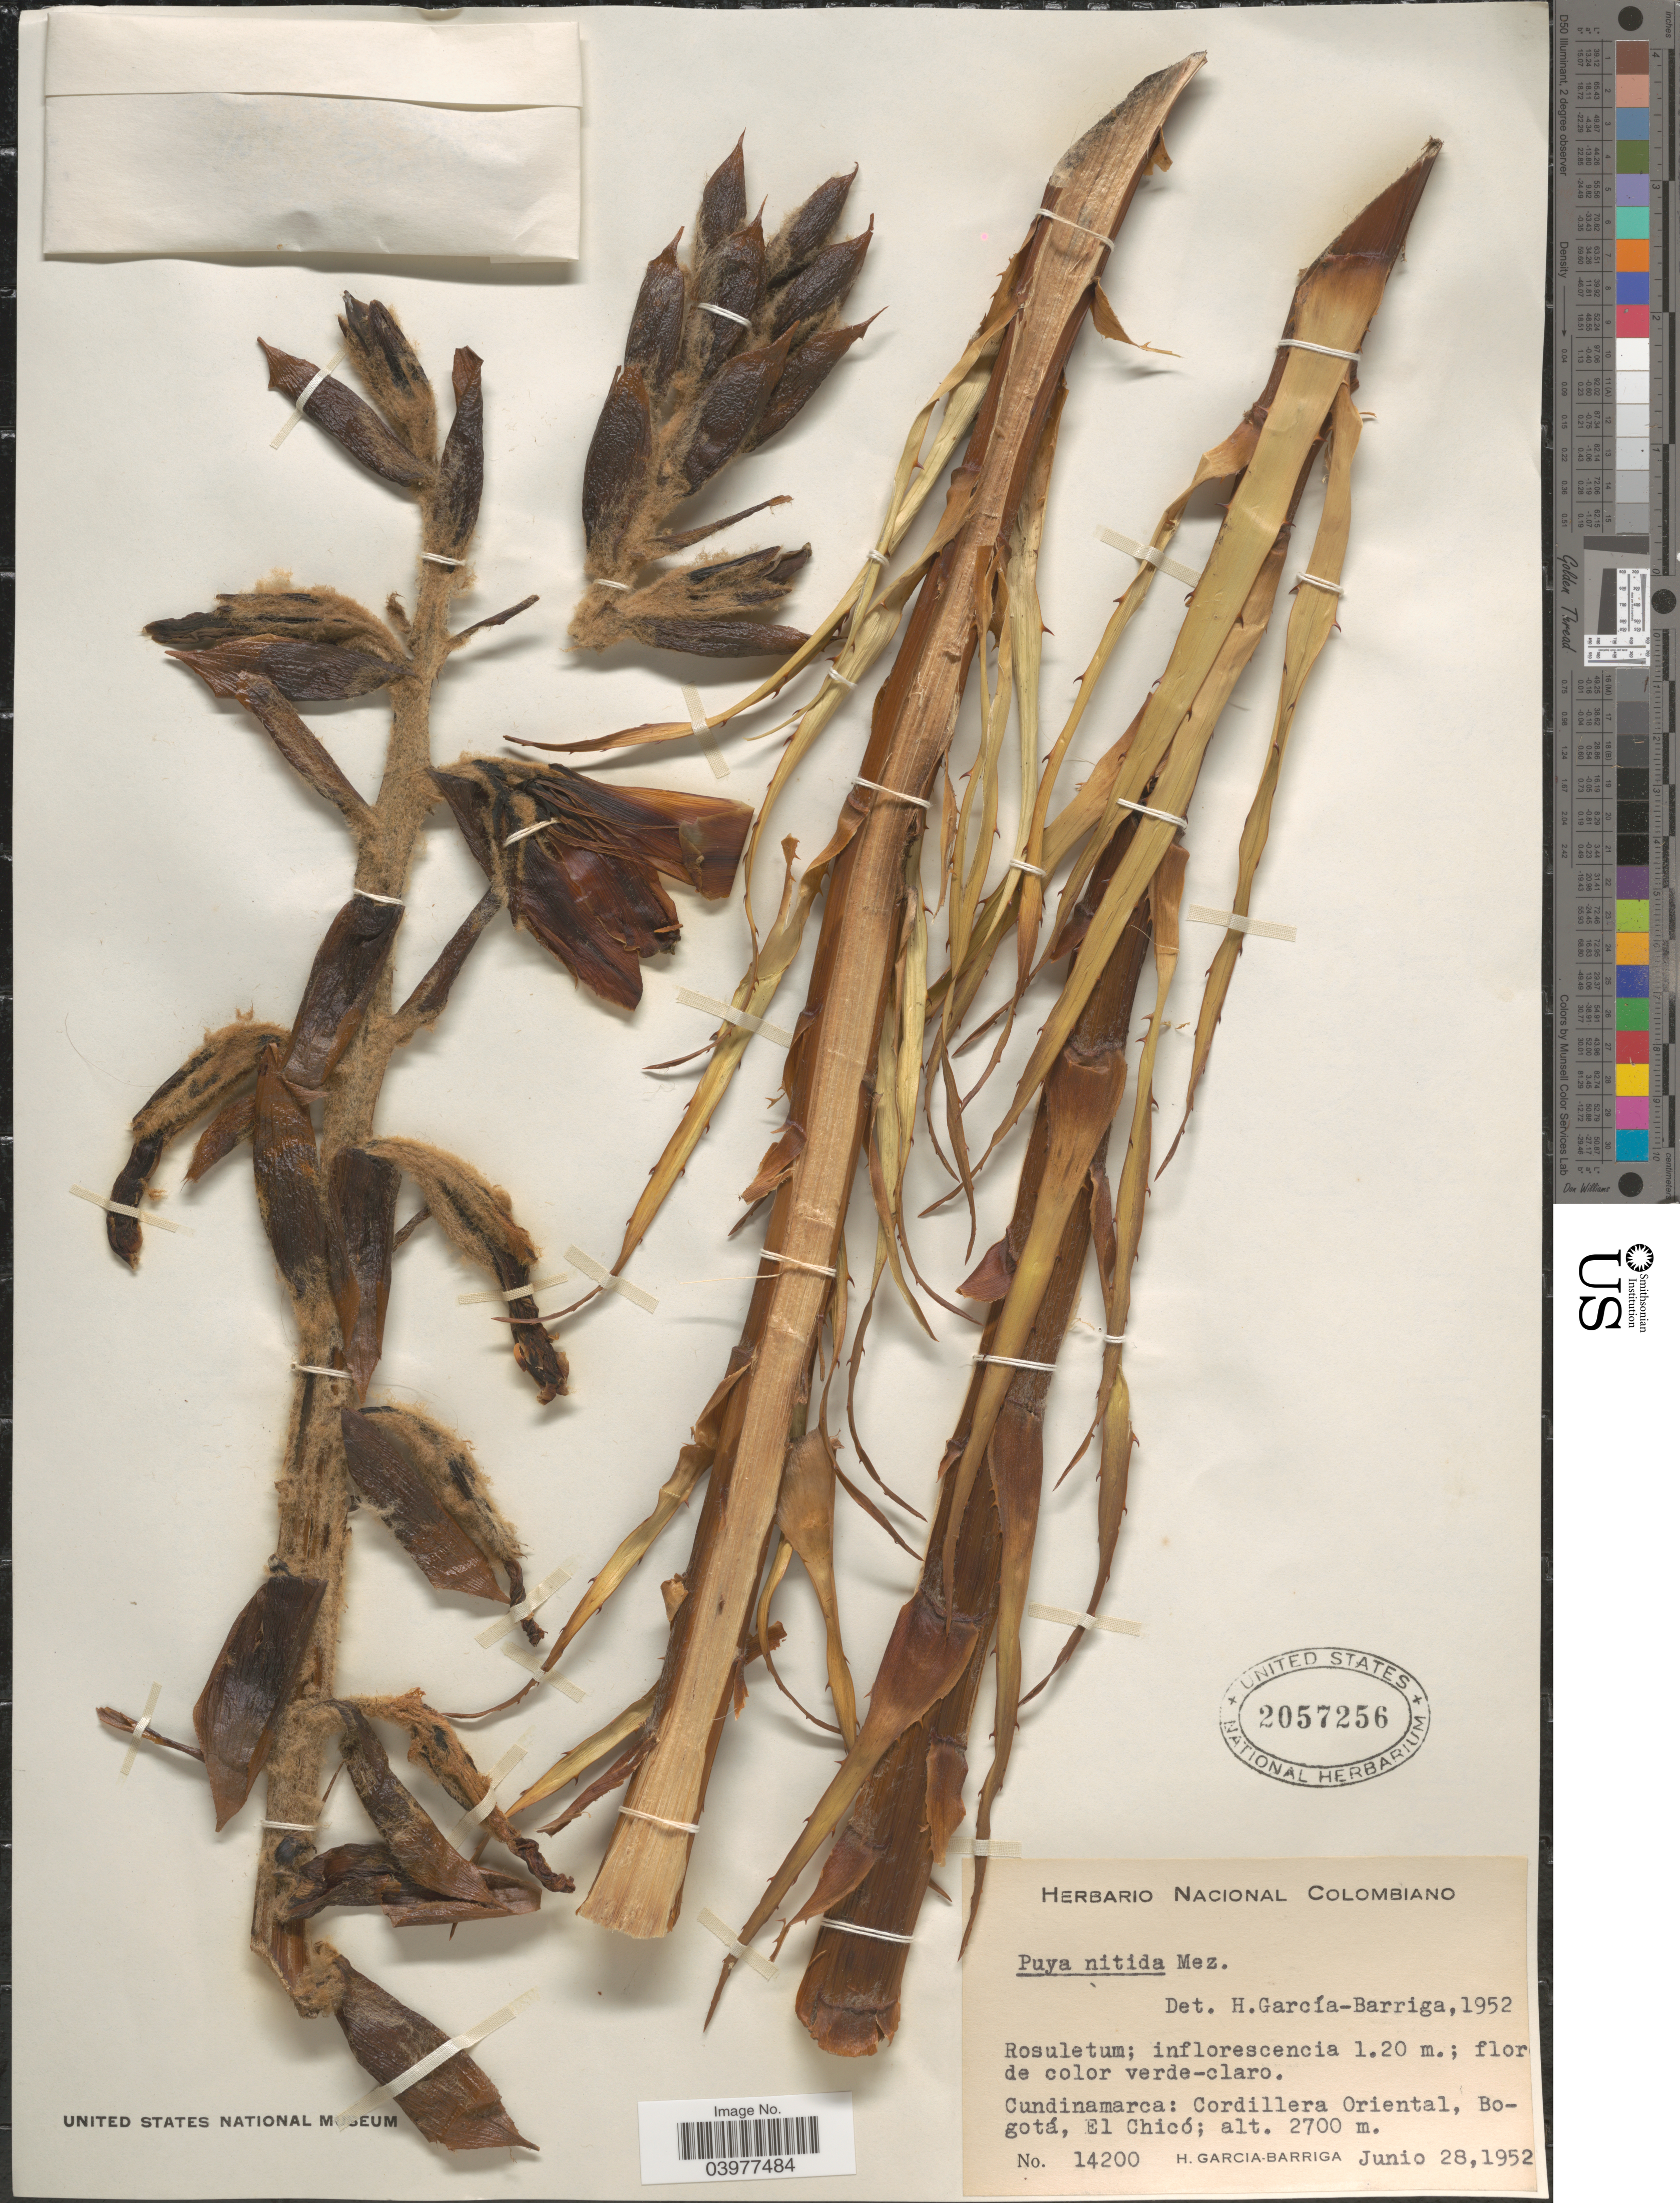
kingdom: Plantae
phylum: Tracheophyta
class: Liliopsida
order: Poales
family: Bromeliaceae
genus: Puya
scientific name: Puya nitida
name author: Mez in C. DC.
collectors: H. García Barriga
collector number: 14200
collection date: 1952-06-28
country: Colombia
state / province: Cundinamarca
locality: Cordillera Oriental, Bogotá, El Chicó.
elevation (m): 2700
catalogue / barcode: US 2057256